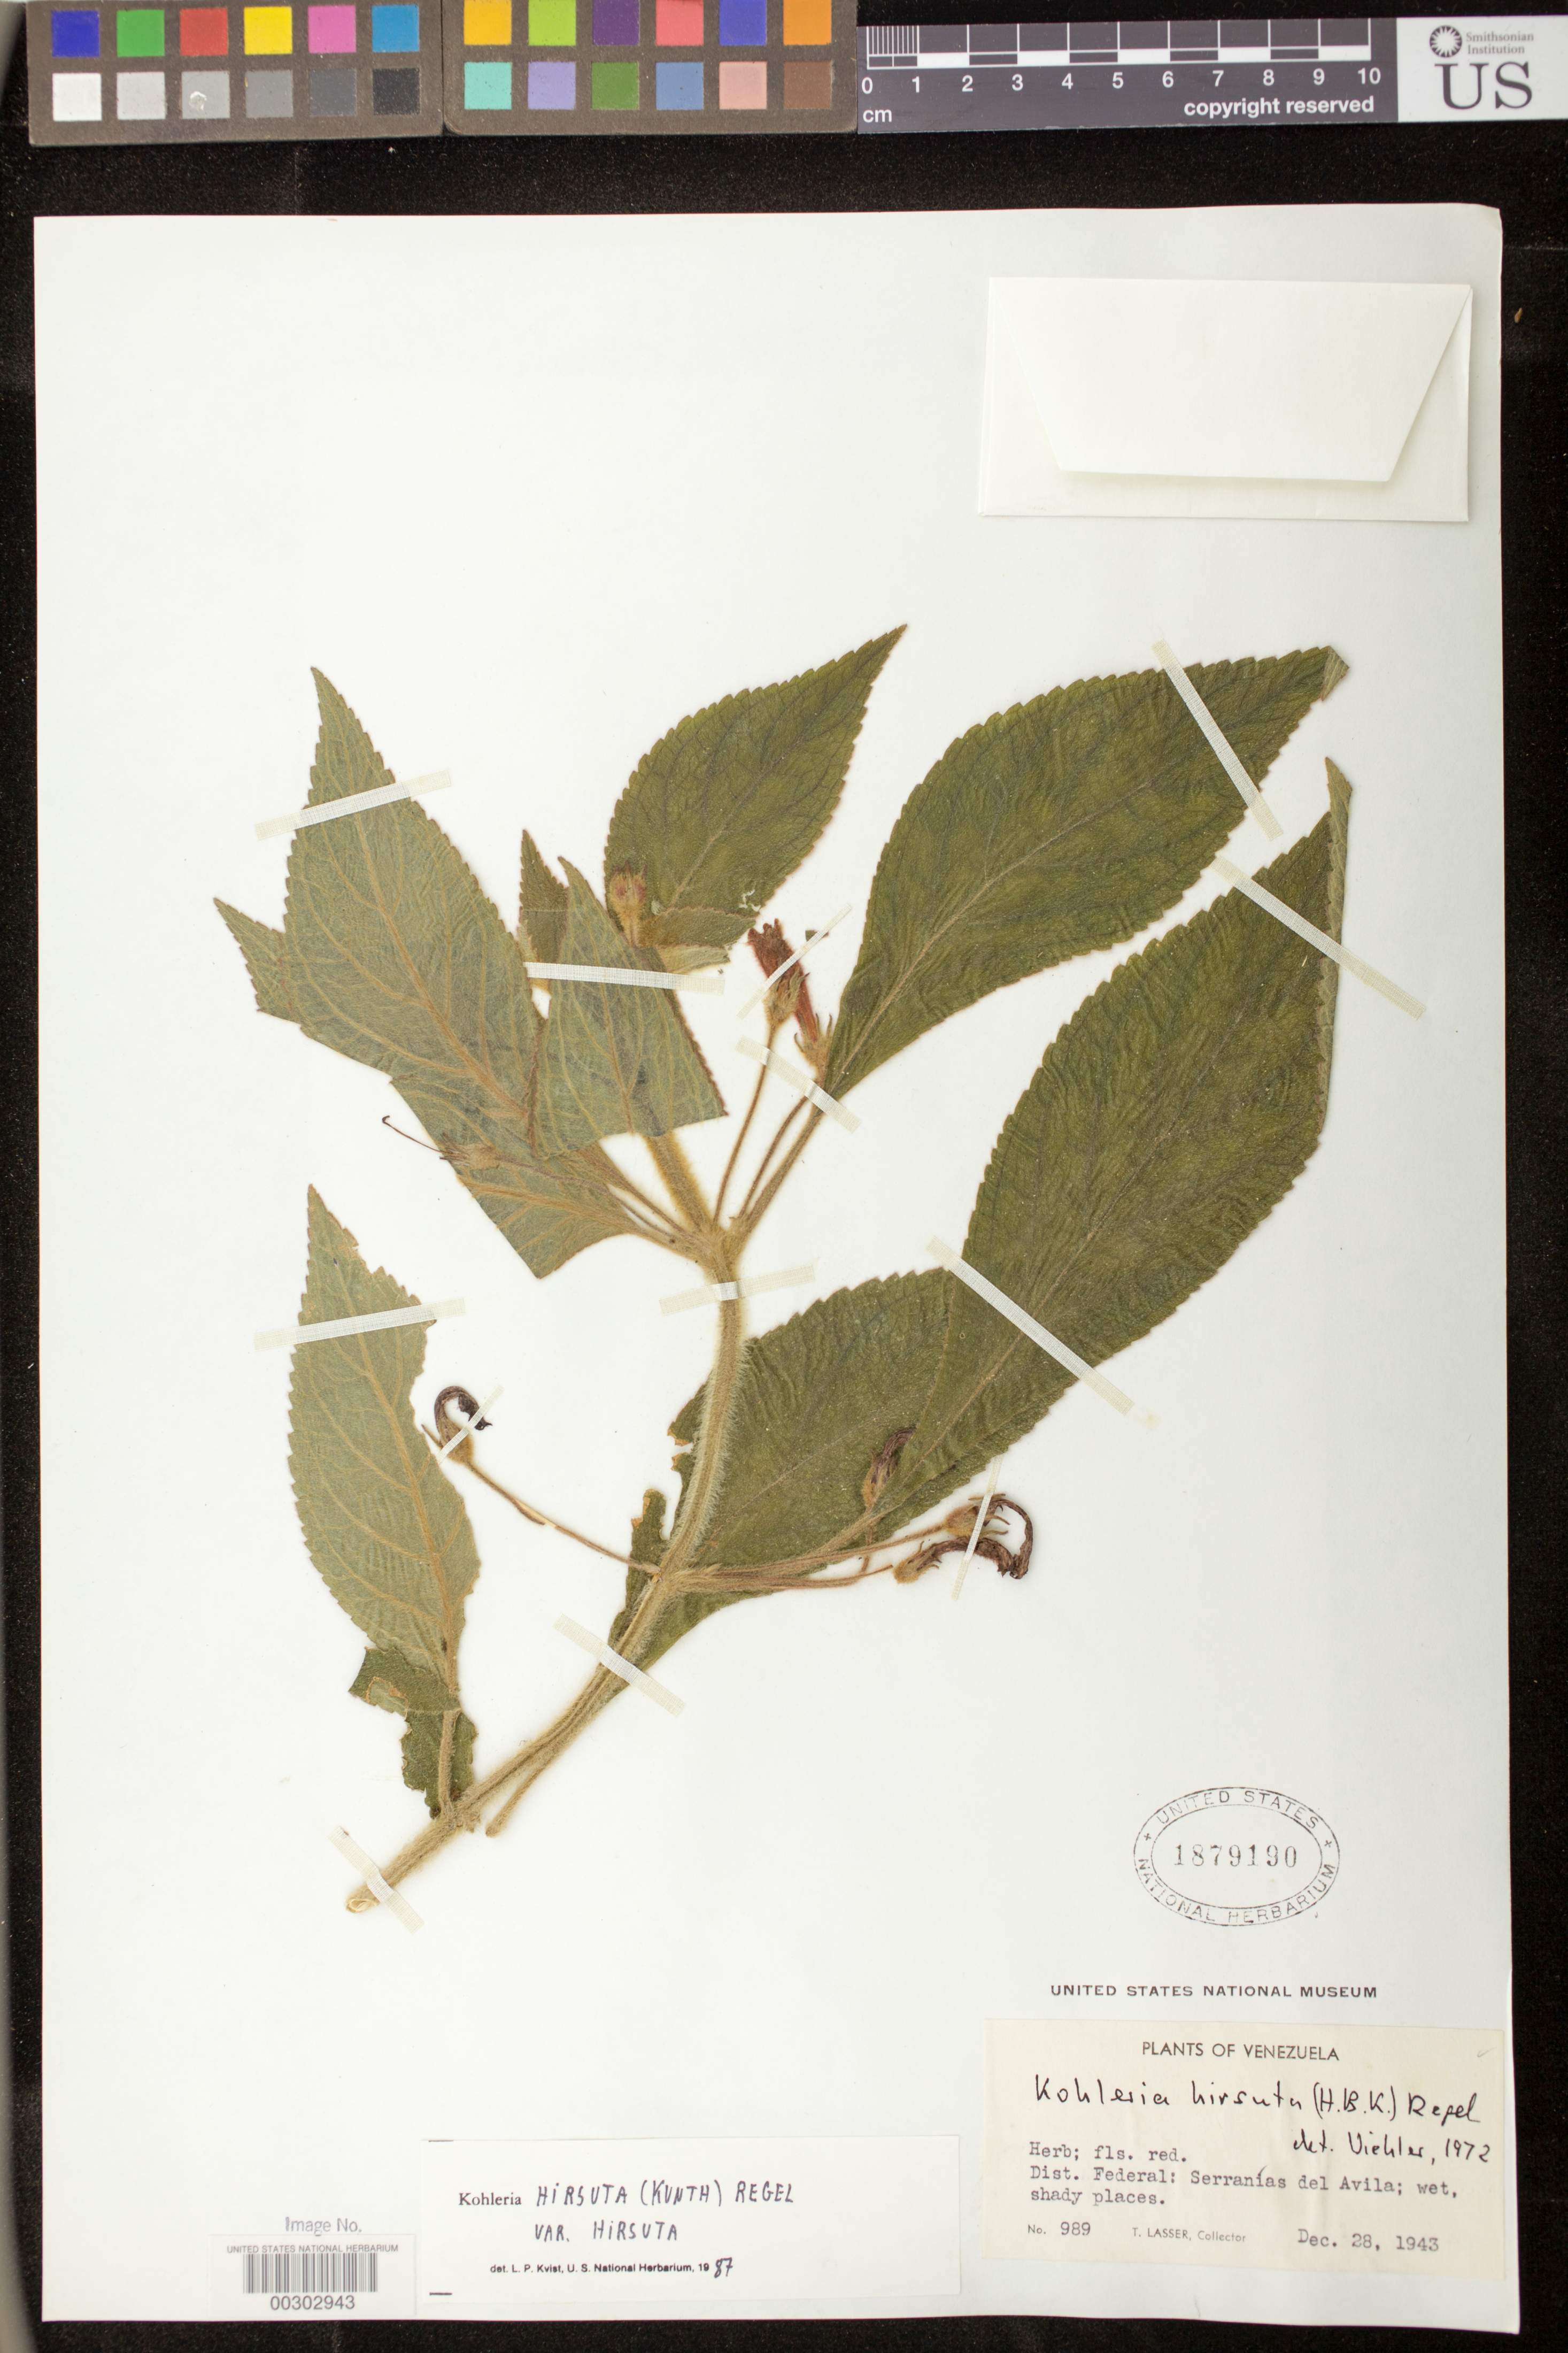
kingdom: Plantae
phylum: Tracheophyta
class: Magnoliopsida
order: Lamiales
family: Gesneriaceae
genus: Kohleria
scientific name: Kohleria hirsuta var. hirsuta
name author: (Kunth) Regel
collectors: T. Lasser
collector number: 989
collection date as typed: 28 Dec 1943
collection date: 1943-12-28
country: Venezuela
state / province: Distrito Federal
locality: Serranias del Avila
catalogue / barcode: US 1879190